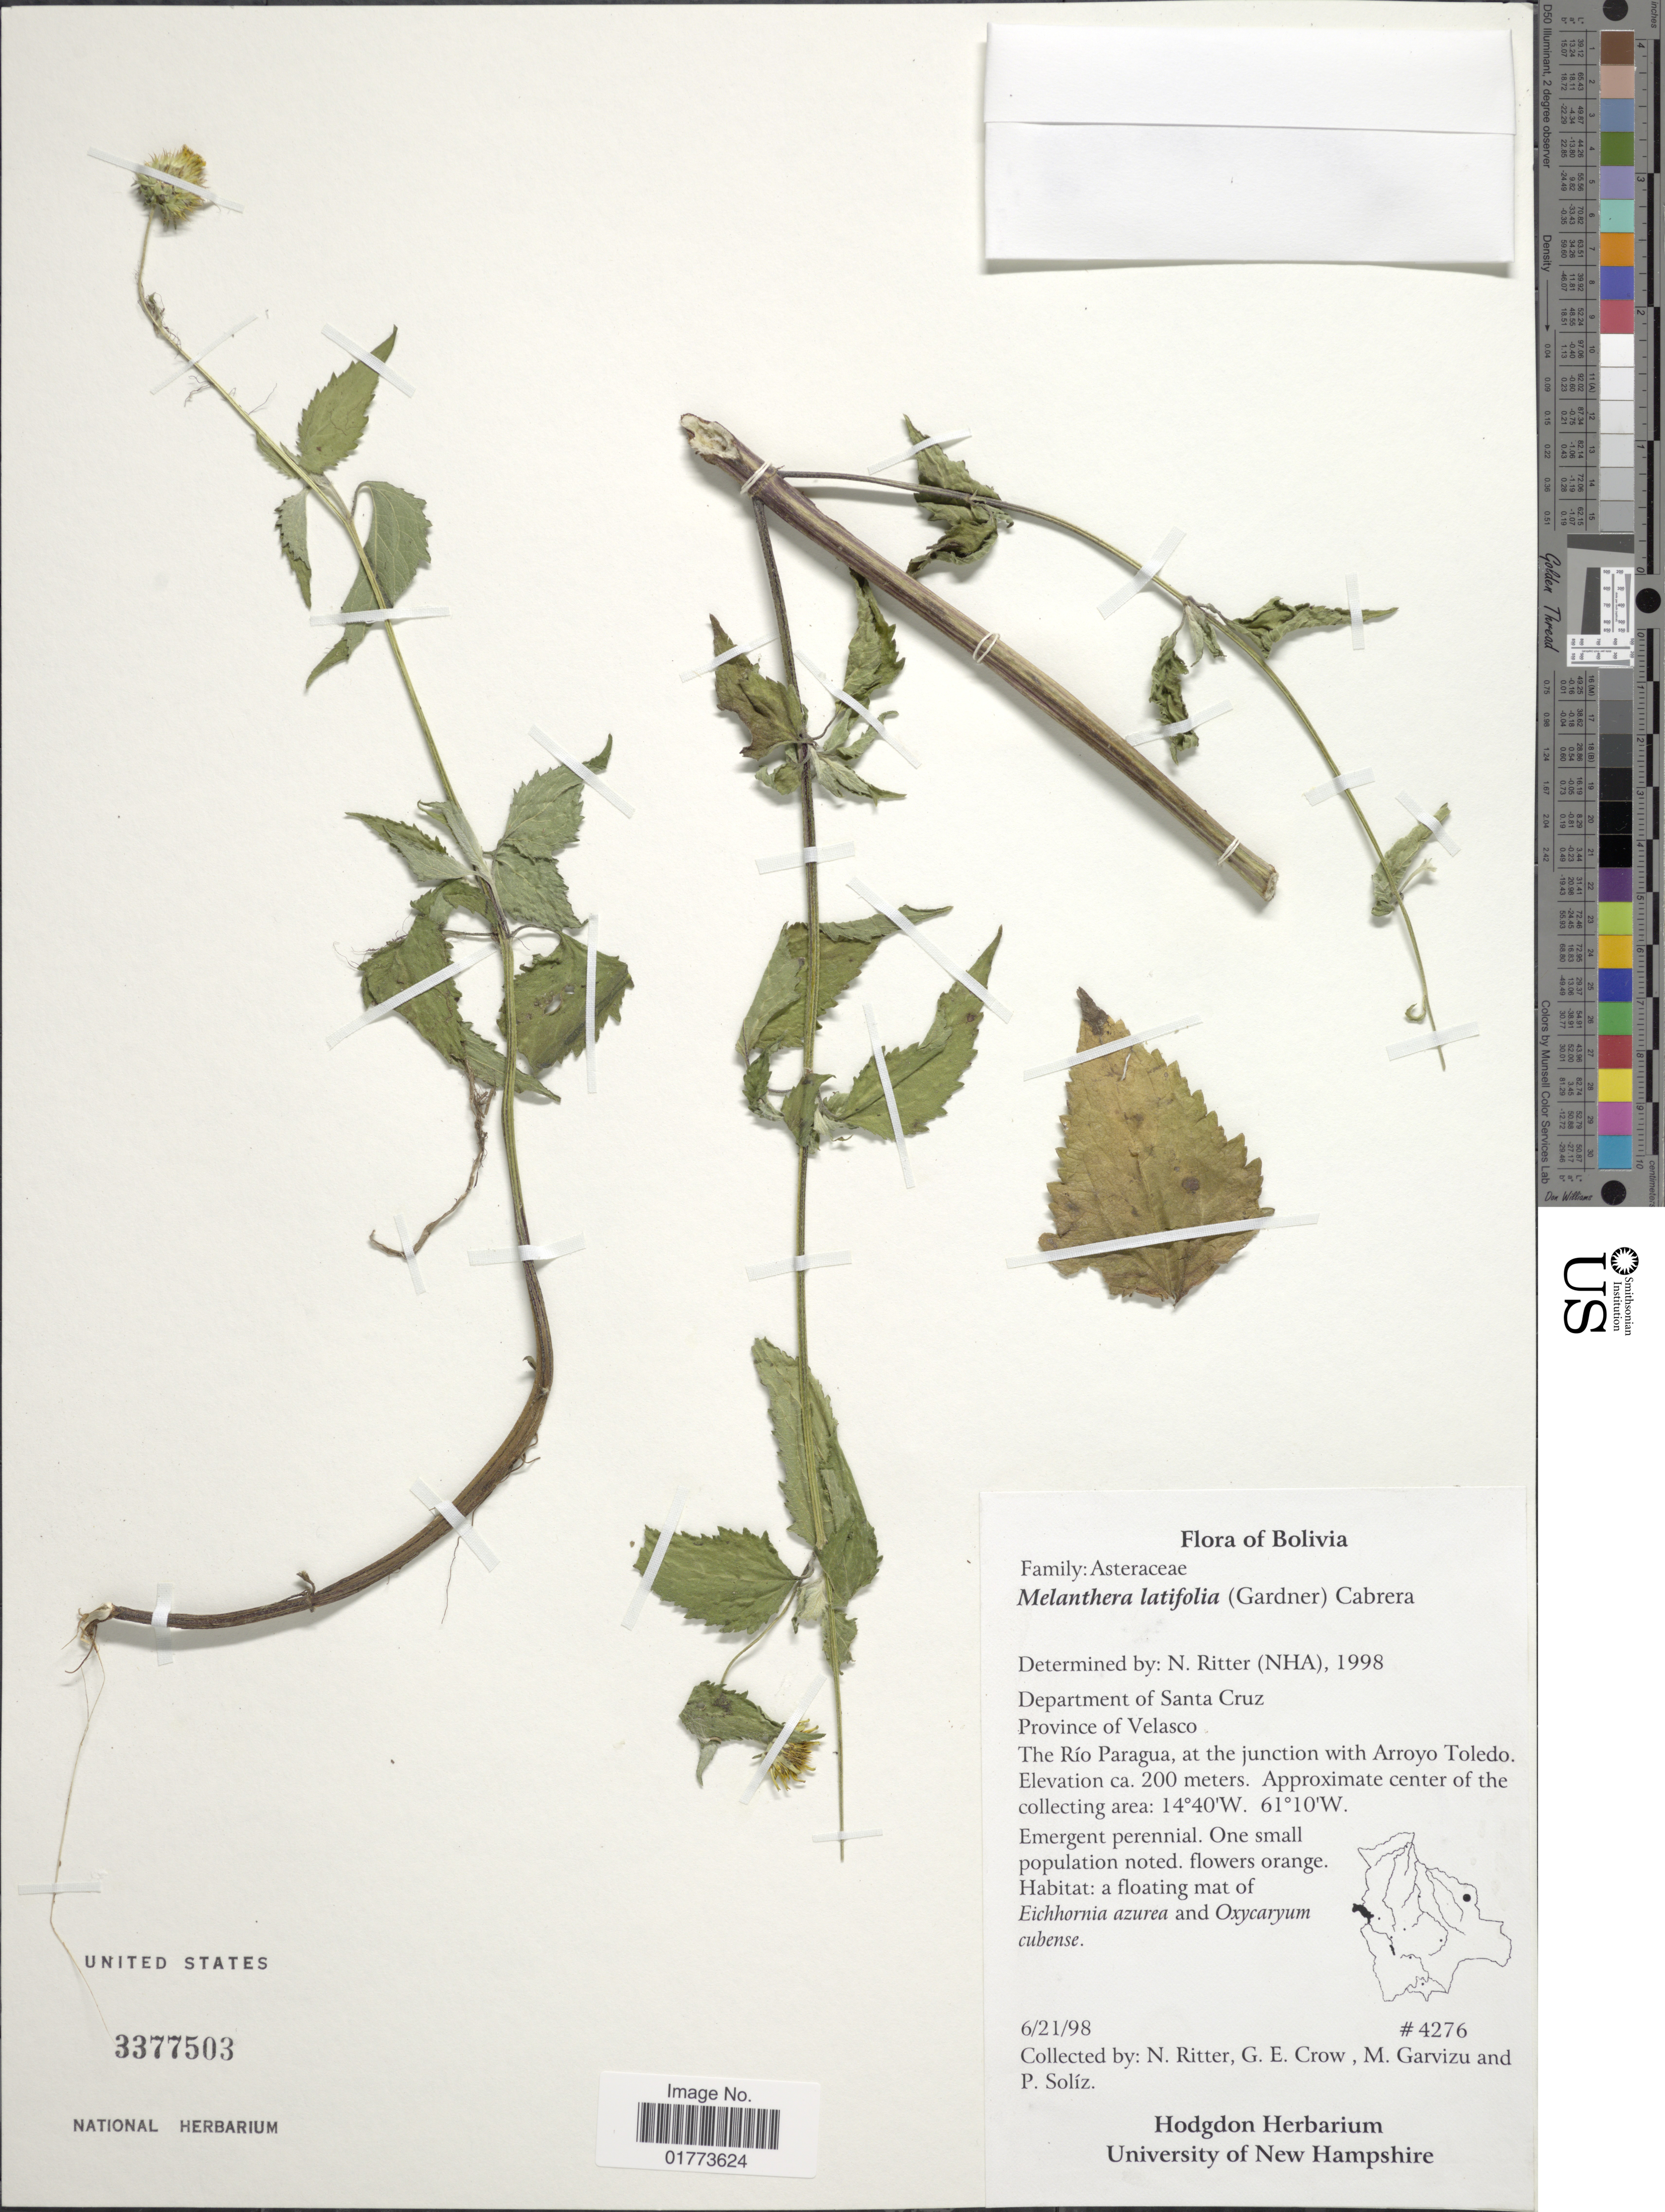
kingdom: Plantae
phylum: Tracheophyta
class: Magnoliopsida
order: Asterales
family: Asteraceae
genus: Melanthera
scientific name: Melanthera latifolia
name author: (Gardner)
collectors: N. Ritter, G. Crow, M. Garvizu & P. Soliz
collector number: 4276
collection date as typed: Transcribed d/m/y: 21/6/98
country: Bolivia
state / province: Santa Cruz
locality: Province of Velasco, The Río Paragua, at the junction with Arroyo Toledo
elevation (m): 200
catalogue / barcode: US 3377503